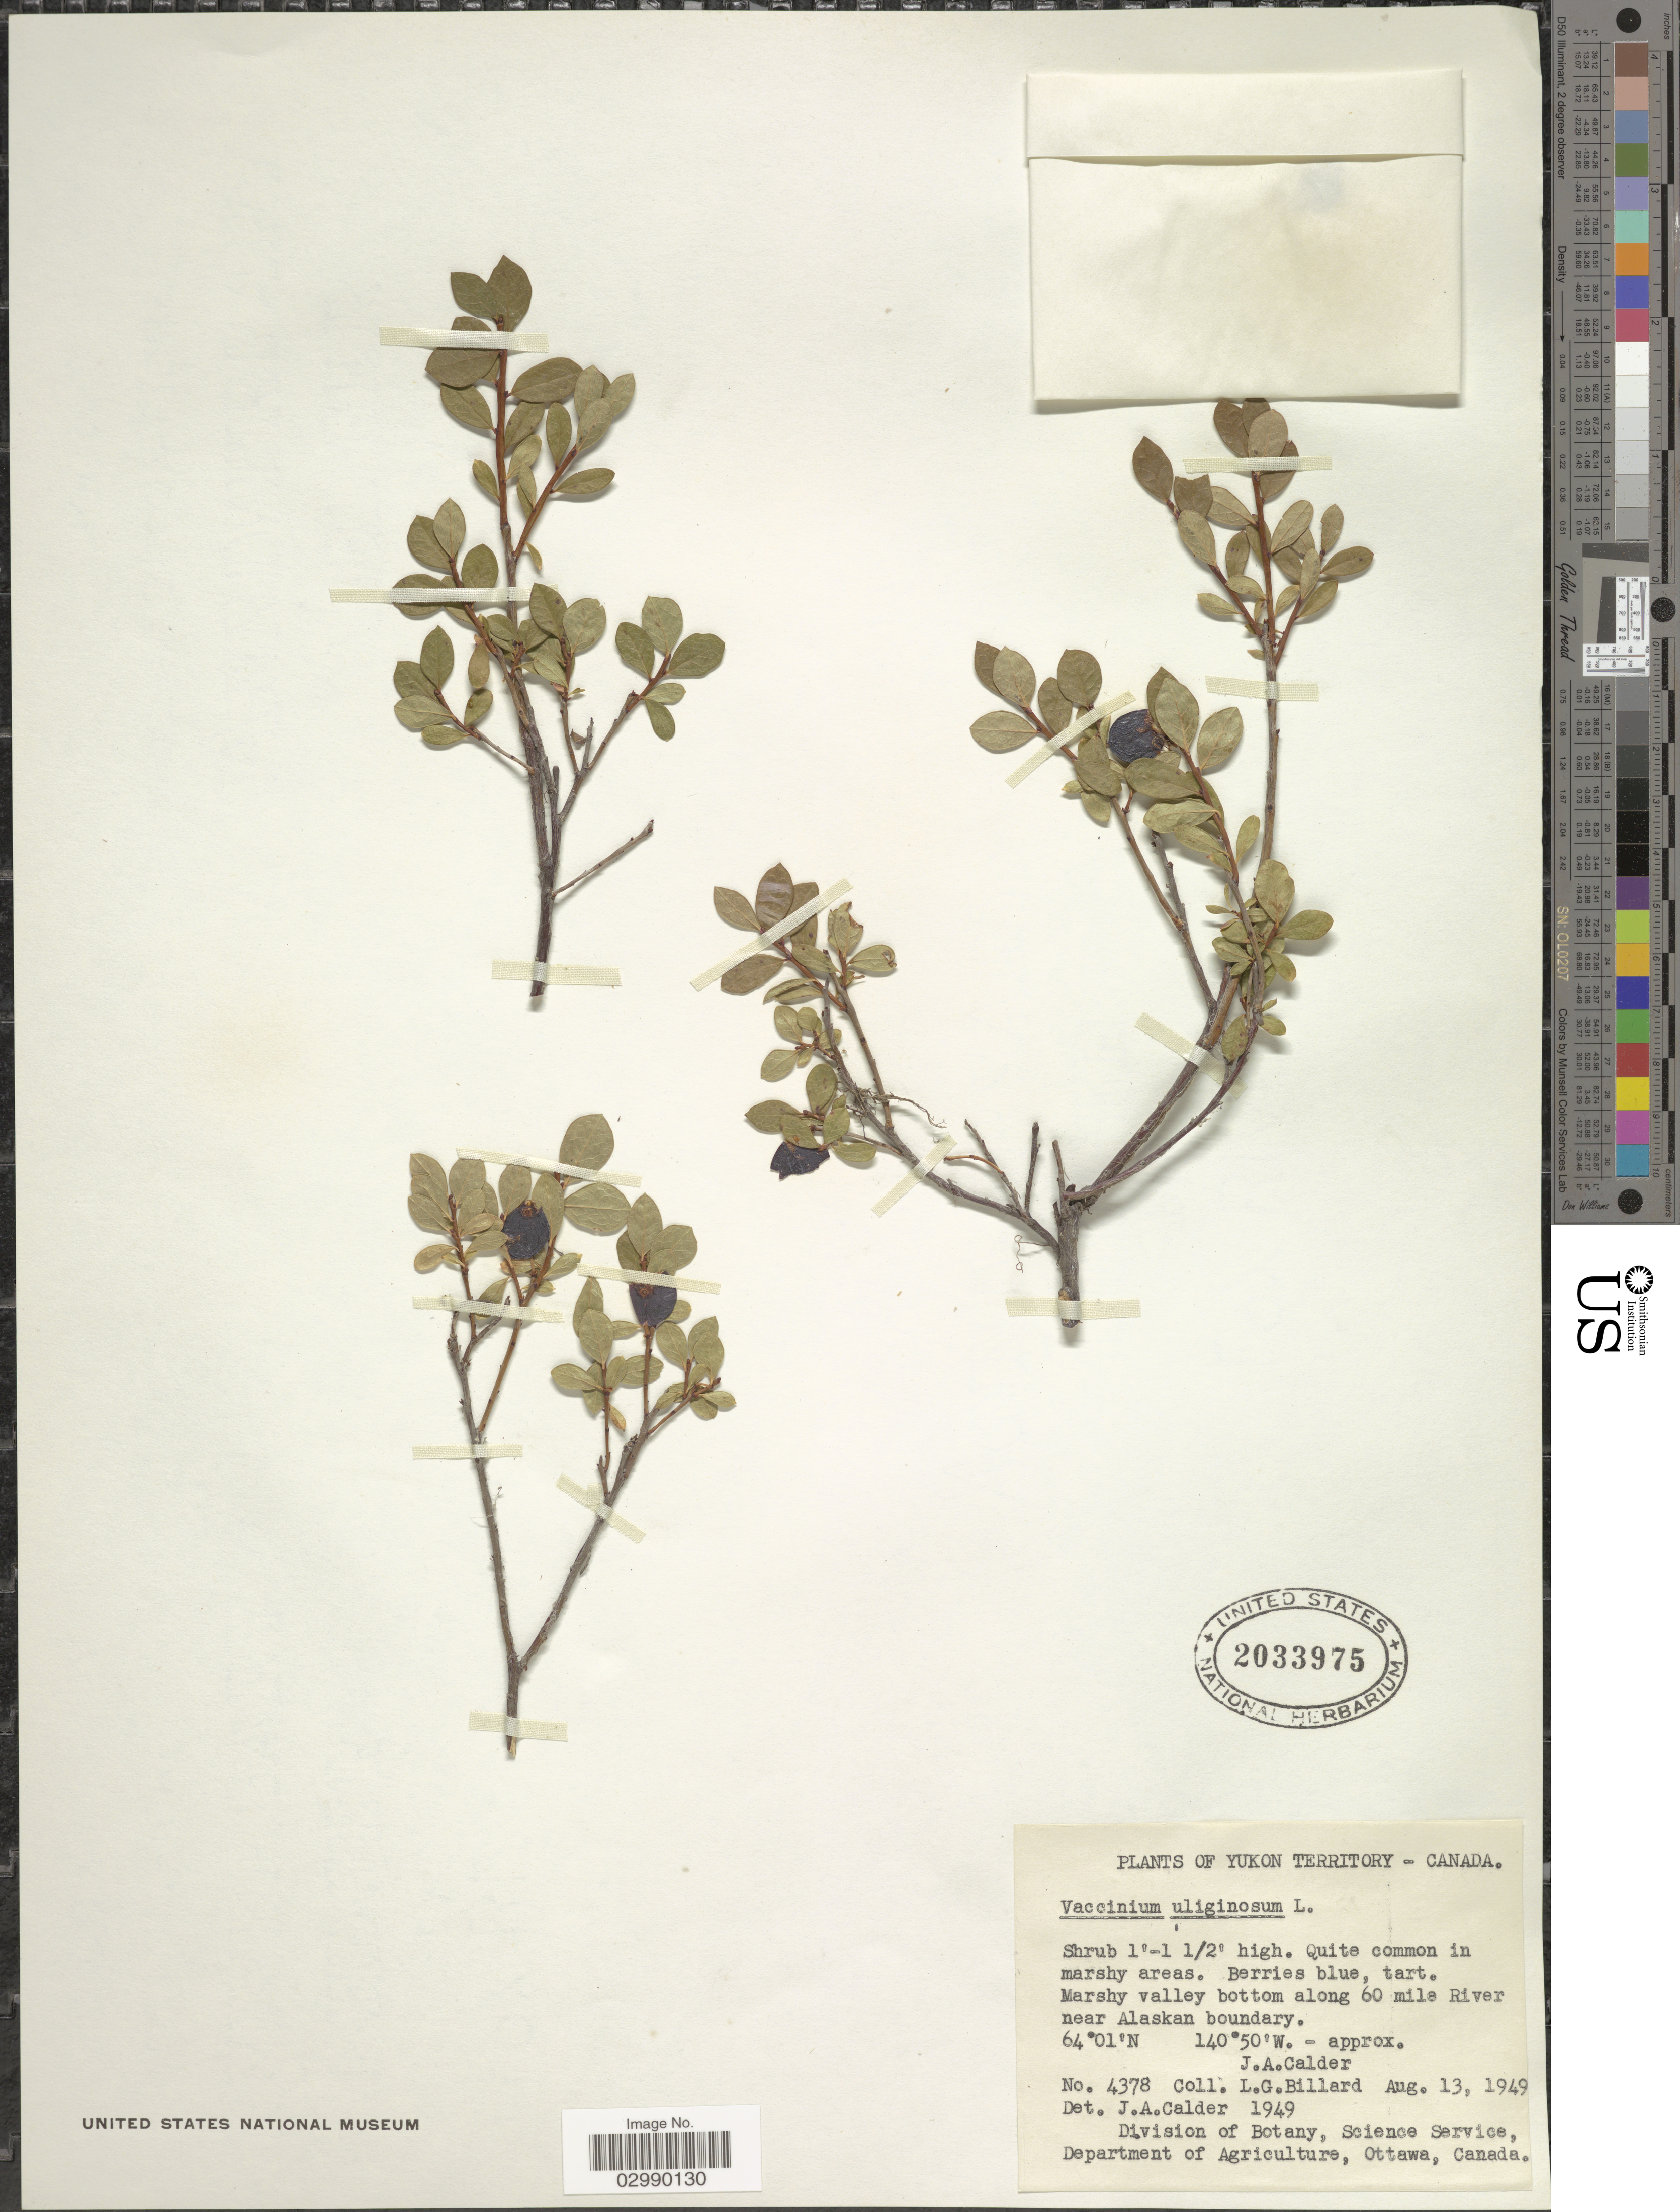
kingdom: Plantae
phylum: Tracheophyta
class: Magnoliopsida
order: Ericales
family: Ericaceae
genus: Vaccinium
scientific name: Vaccinium uliginosum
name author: L.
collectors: L. Billard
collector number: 4378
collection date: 1949-08-13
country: Canada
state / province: Yukon Territory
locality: Marshy valley bottom along 60 mile River near Alaskan boundary.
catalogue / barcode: US 2033975